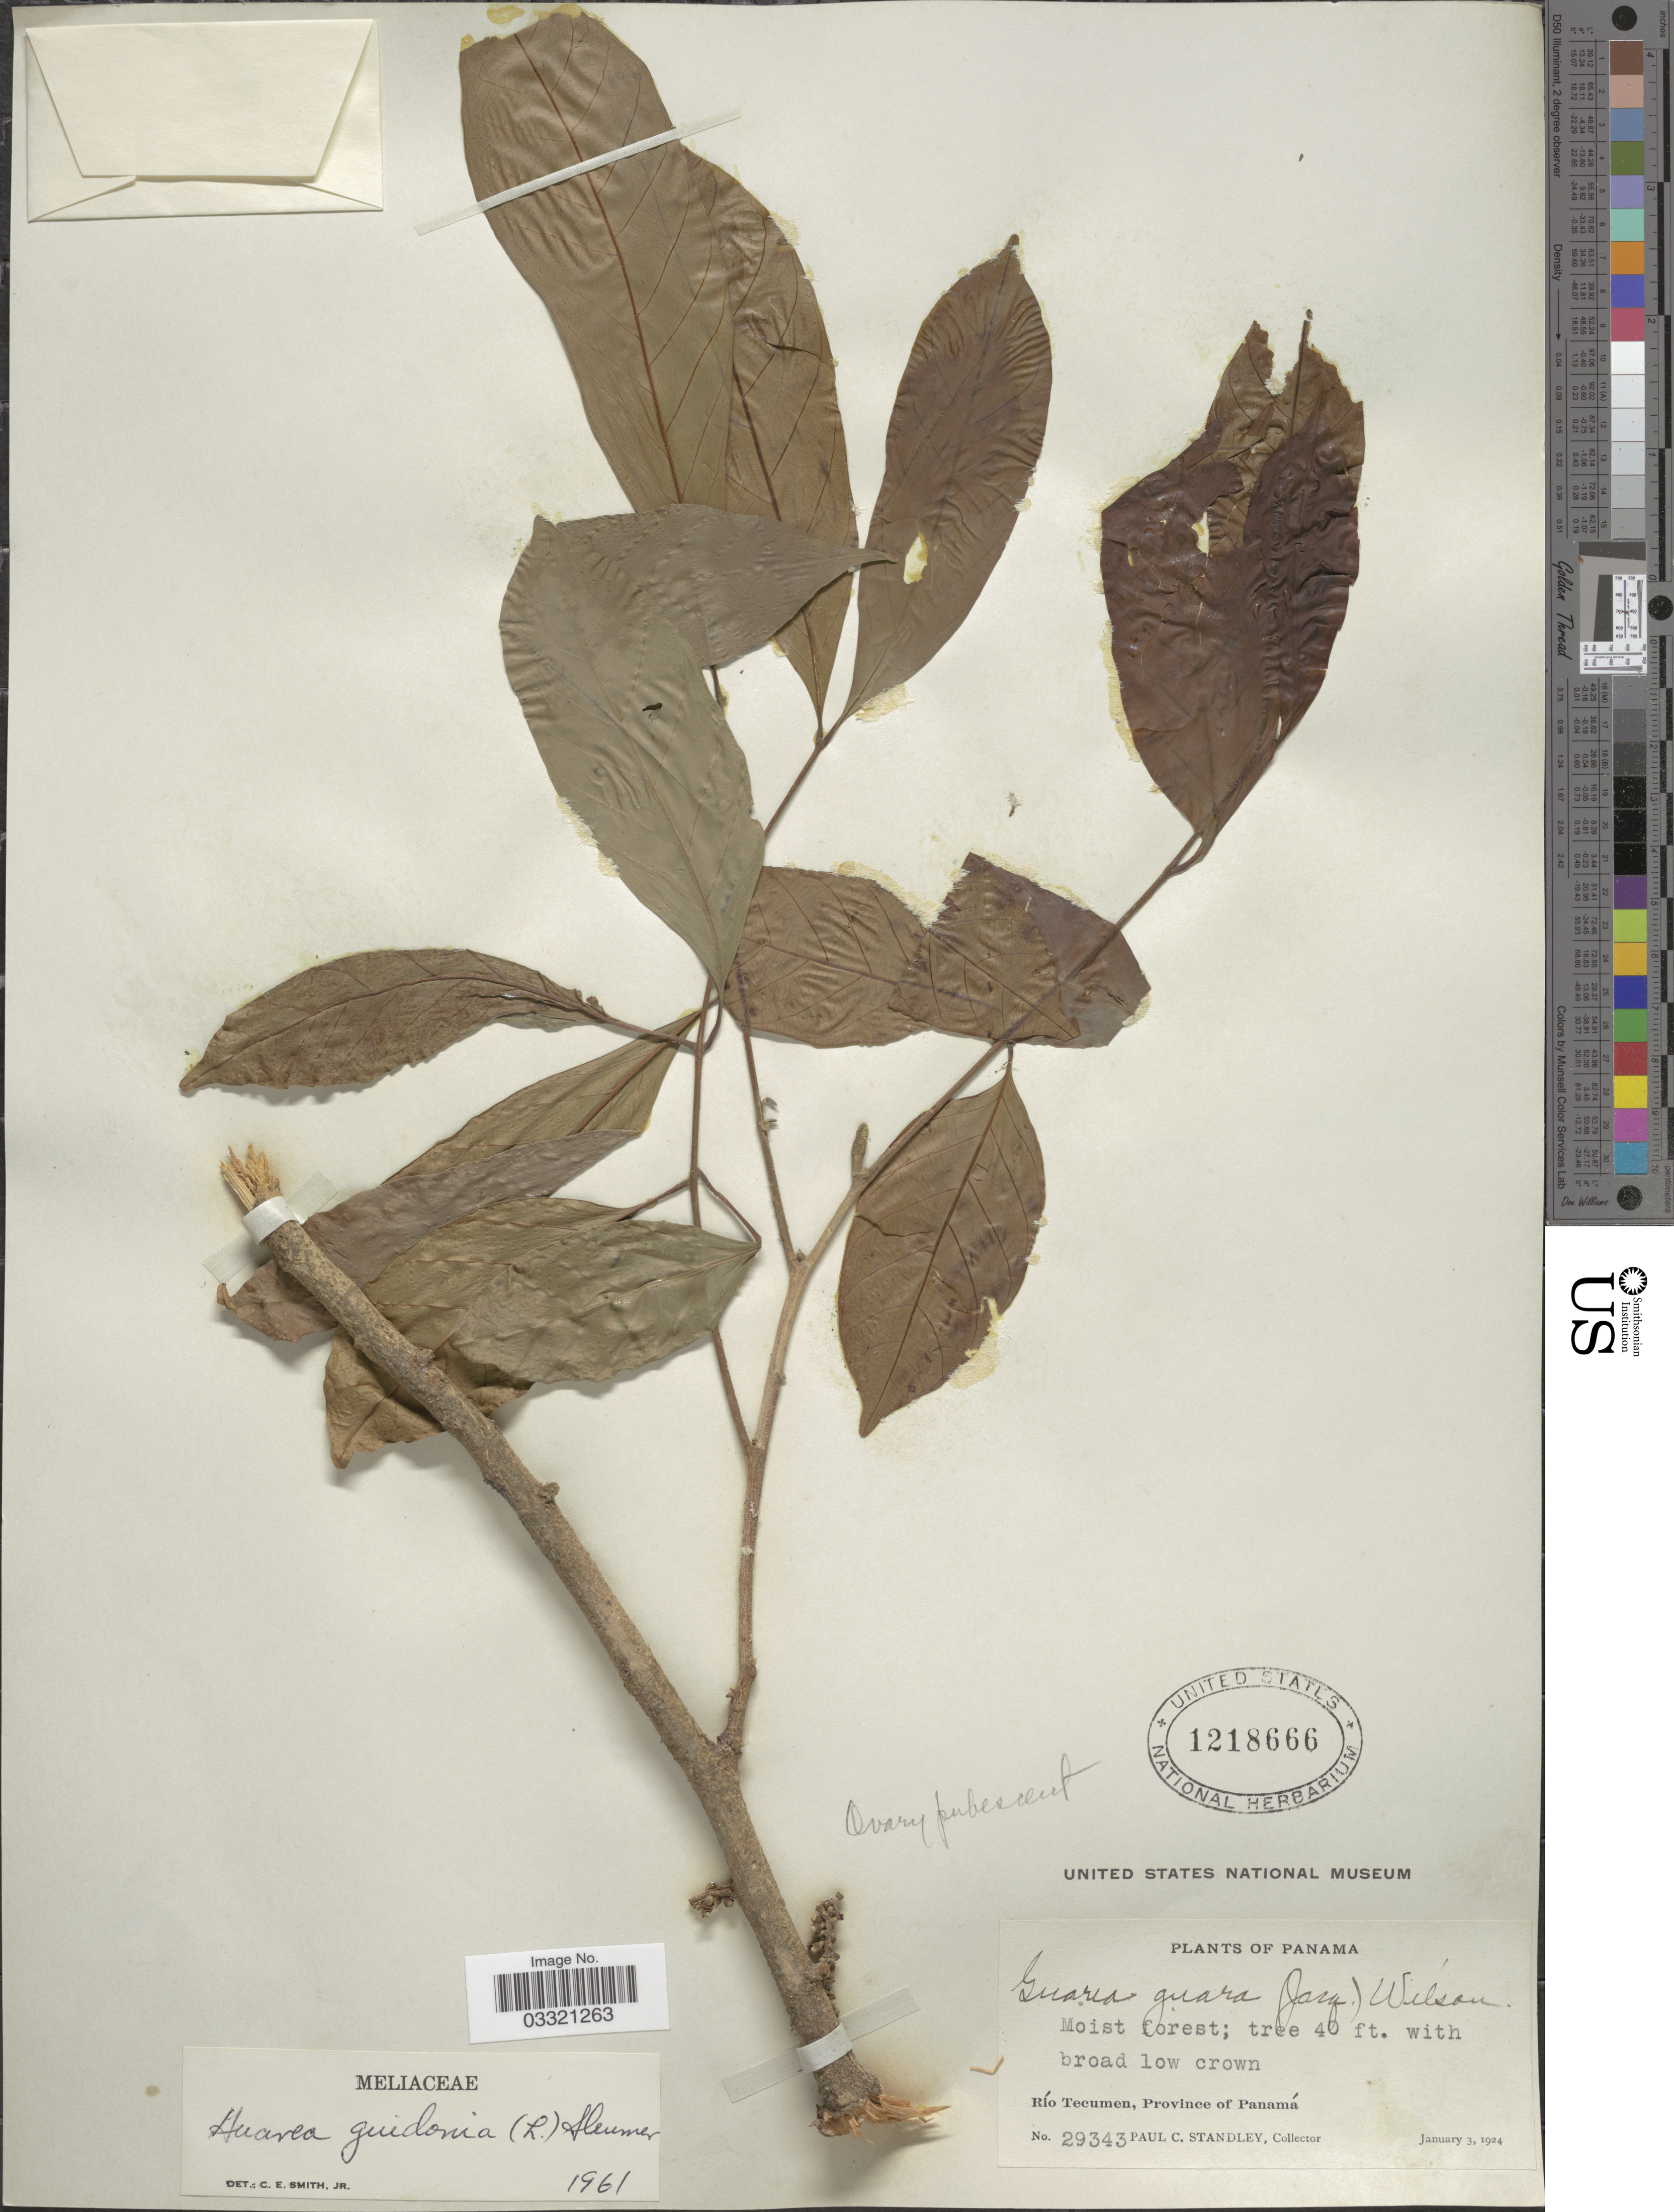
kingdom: Plantae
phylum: Tracheophyta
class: Magnoliopsida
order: Sapindales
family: Meliaceae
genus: Guarea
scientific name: Guarea guidonia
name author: (L.) Sleumer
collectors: P. C. Standley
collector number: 29343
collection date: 1924-01-03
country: Panama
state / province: Panamá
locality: Río Tecumen.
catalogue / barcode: US 1218666